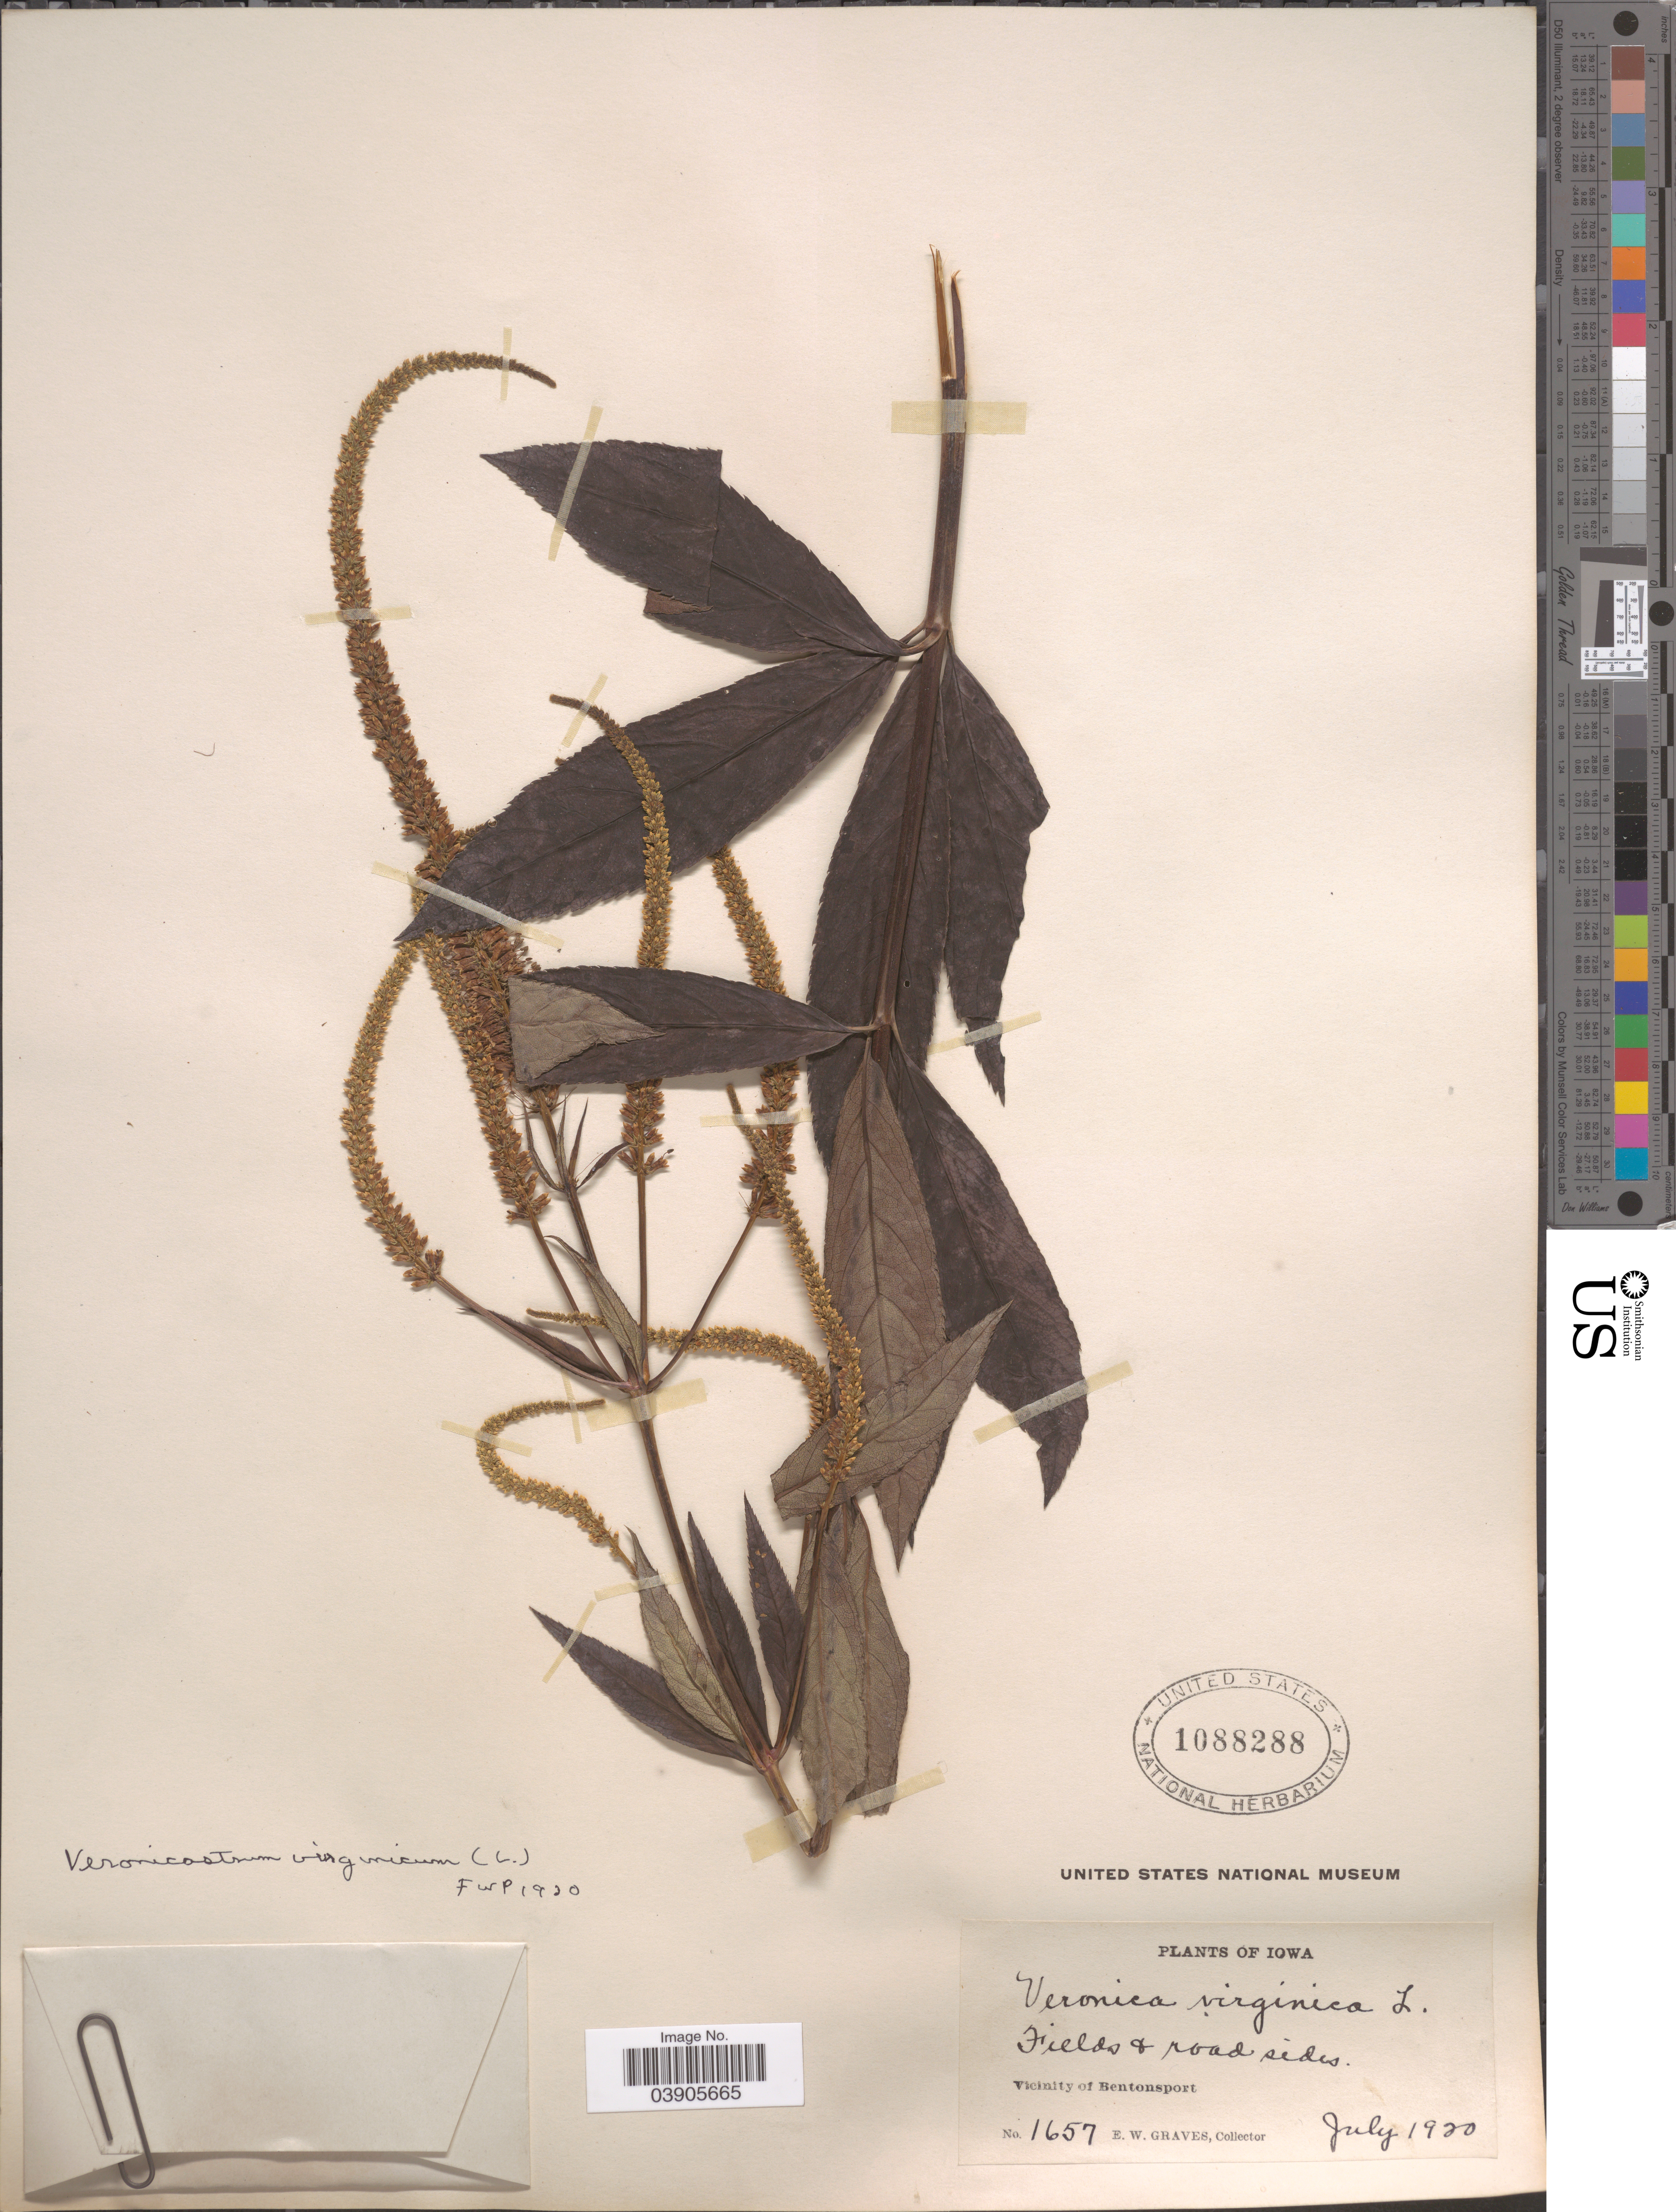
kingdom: Plantae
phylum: Tracheophyta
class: Magnoliopsida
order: Lamiales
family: Plantaginaceae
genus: Veronicastrum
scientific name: Veronicastrum virginicum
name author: (L.) Farw.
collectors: E. Graves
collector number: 1657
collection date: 1920-07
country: United States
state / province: Iowa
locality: Fields & road sides. Vicinity of Bentonsport.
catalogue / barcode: US 1088288